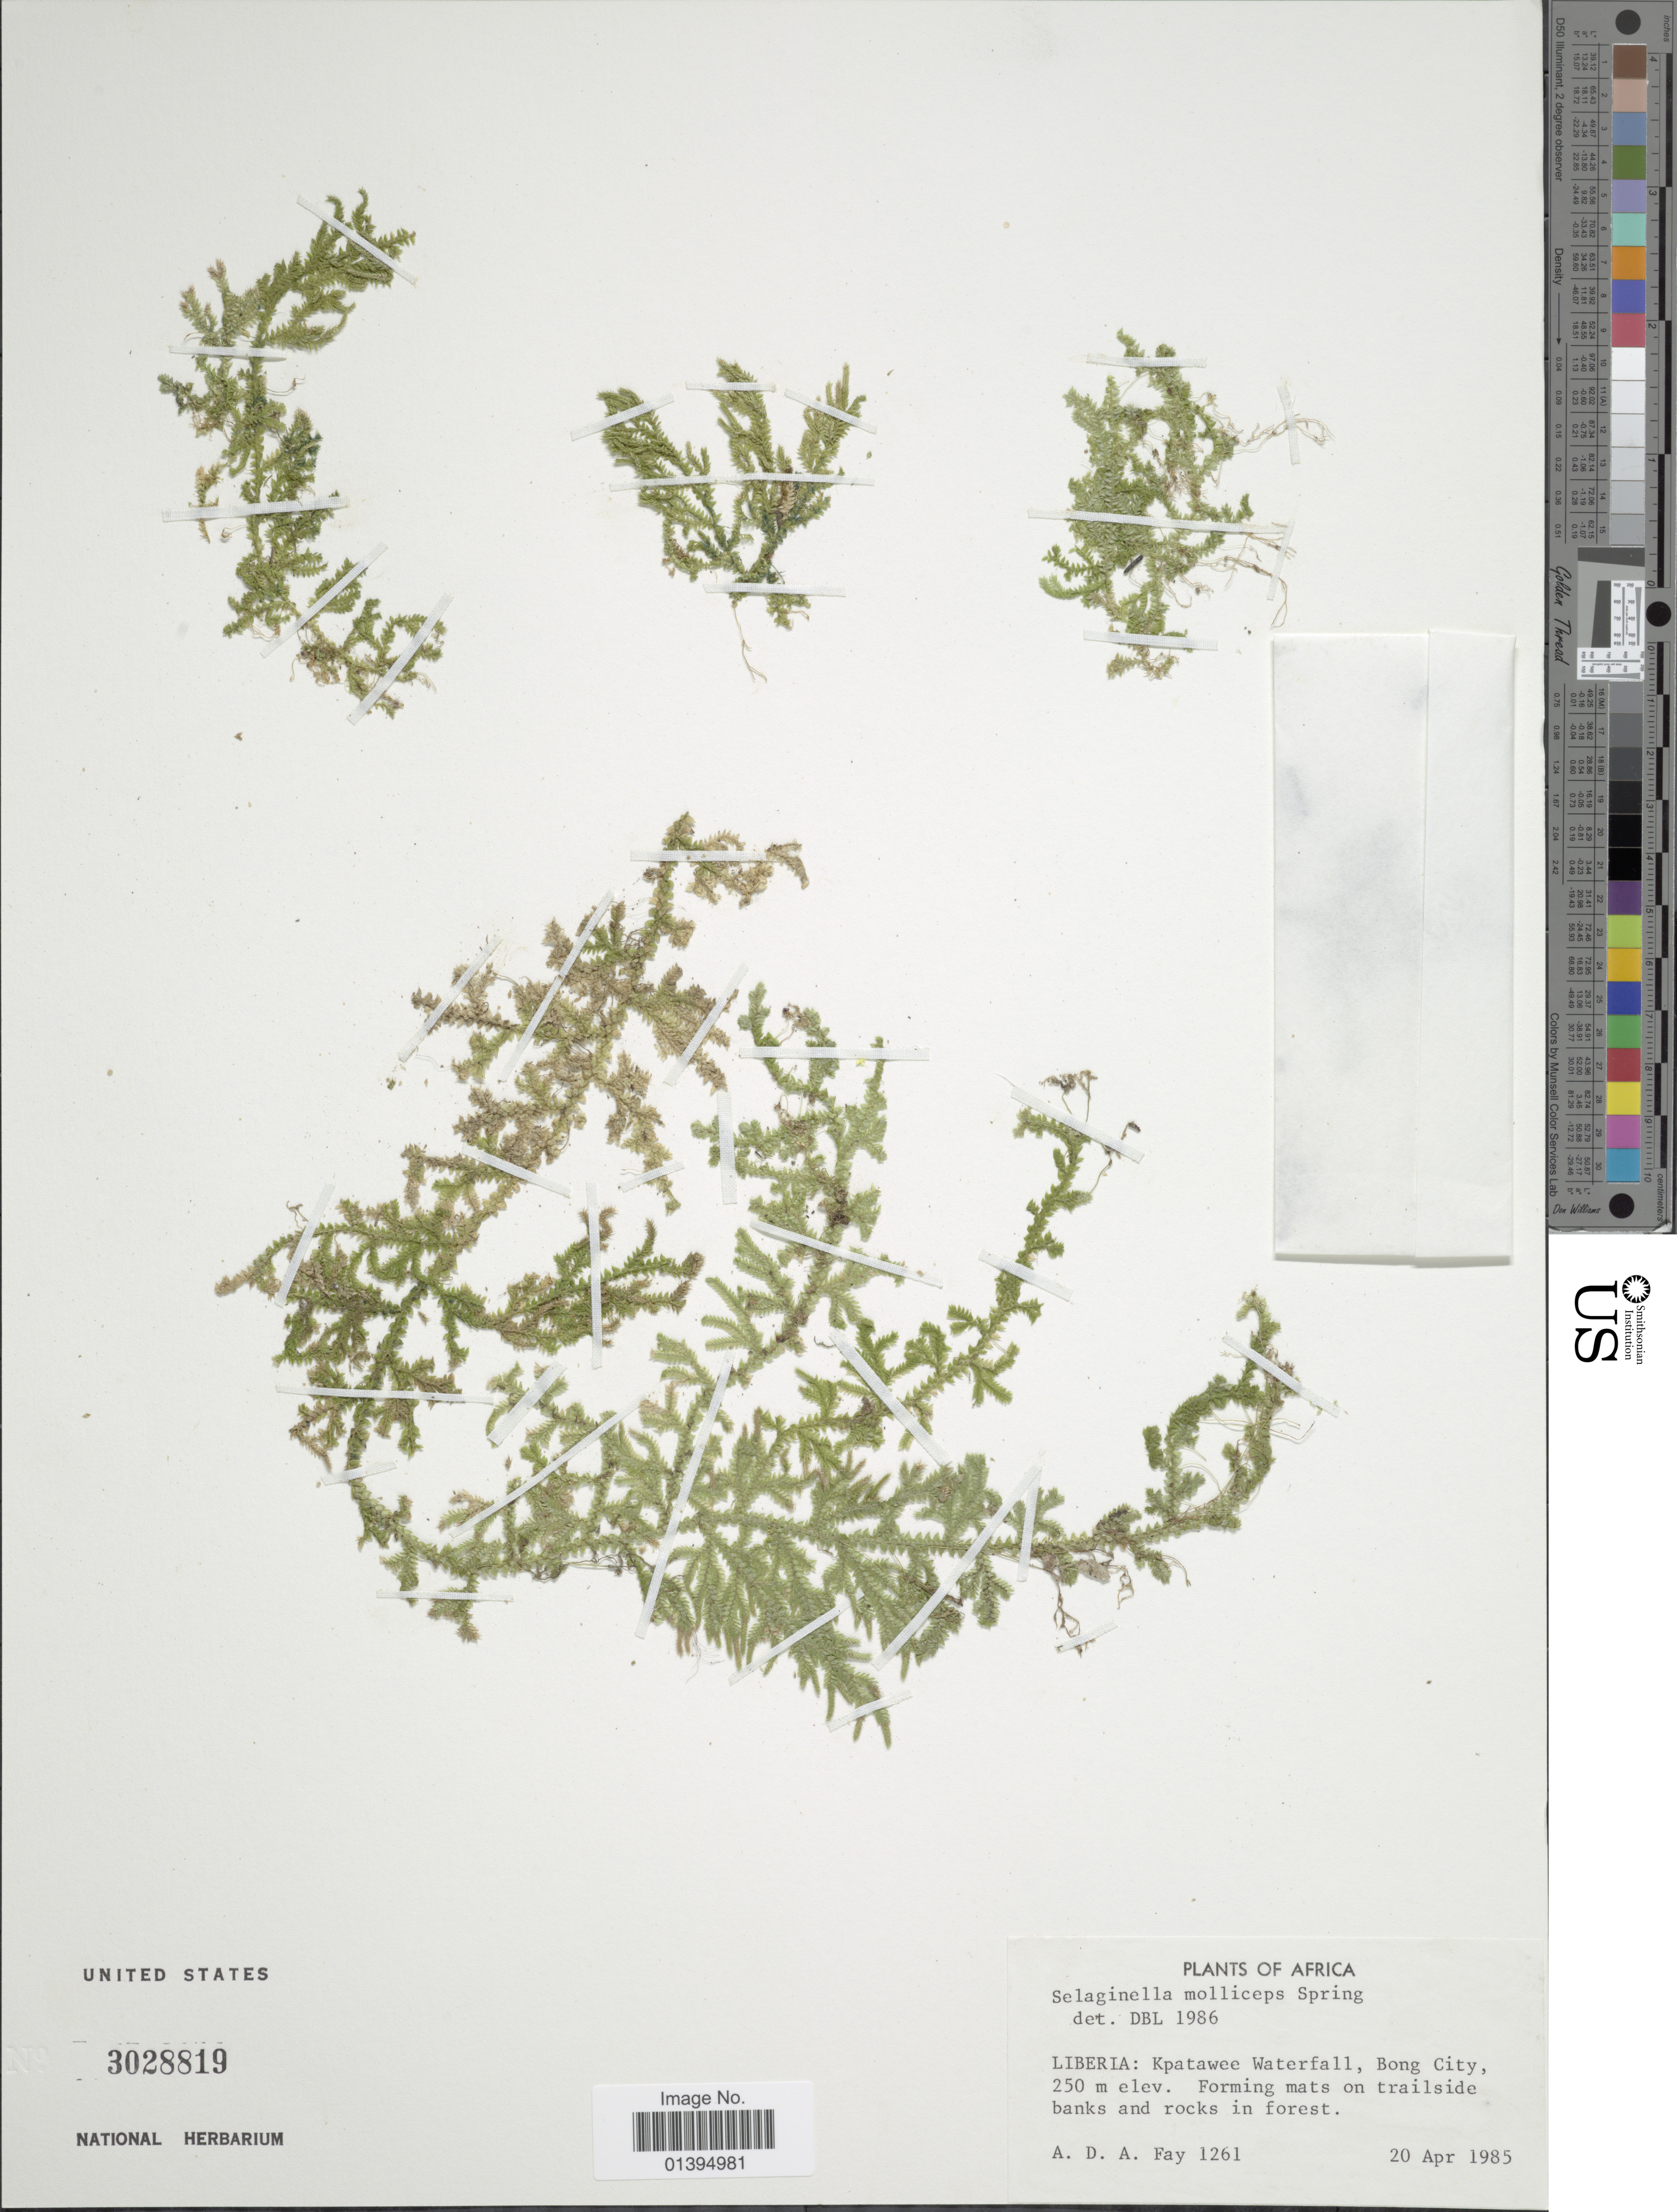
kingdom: Plantae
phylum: Tracheophyta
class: Lycopodiopsida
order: Selaginellales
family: Selaginellaceae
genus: Selaginella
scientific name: Selaginella molliceps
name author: Spring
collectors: A. Fay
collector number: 1261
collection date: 1985-04-20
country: Liberia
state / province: Bong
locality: Kpatawee Waterfall, Bong City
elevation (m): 250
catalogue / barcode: US 3028819